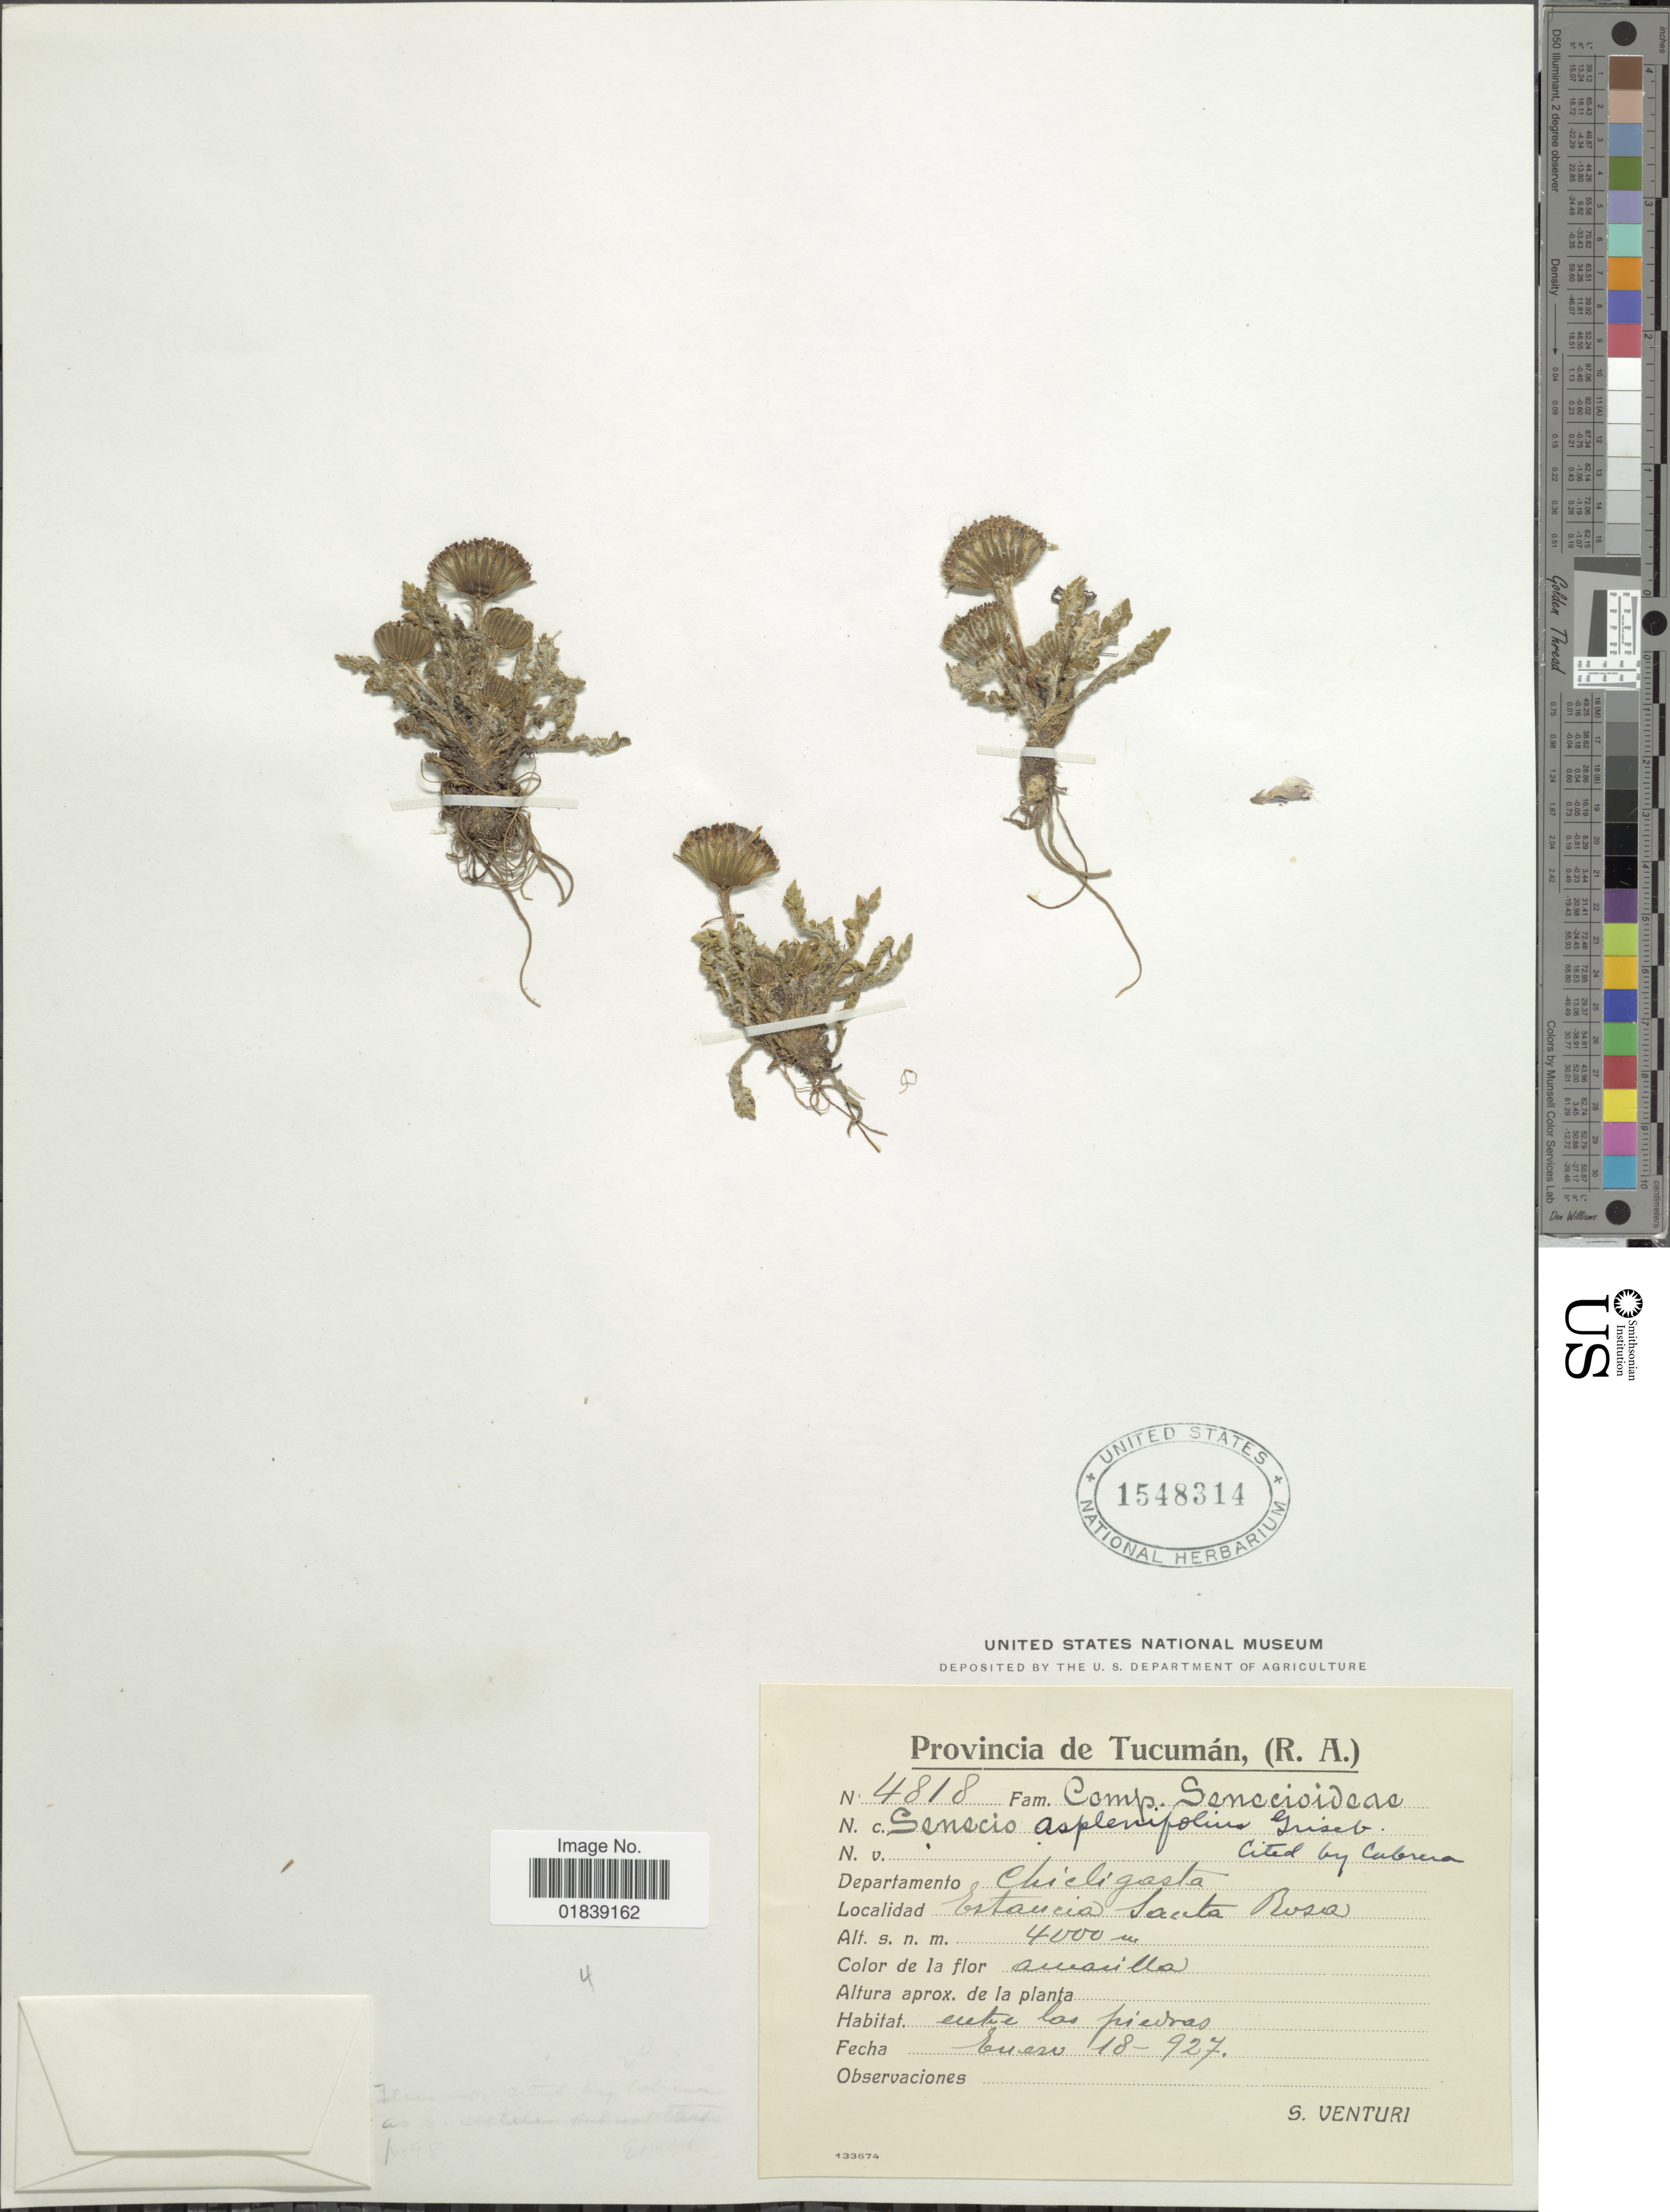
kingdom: Plantae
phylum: Tracheophyta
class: Magnoliopsida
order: Asterales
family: Asteraceae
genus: Senecio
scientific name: Senecio asplenifolius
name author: Griseb.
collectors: S. Venturi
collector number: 4818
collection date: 1927-01-18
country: Argentina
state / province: Tucuman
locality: Departamento Chicligasta, estancia Santa Rosa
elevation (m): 4000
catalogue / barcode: US 1548314